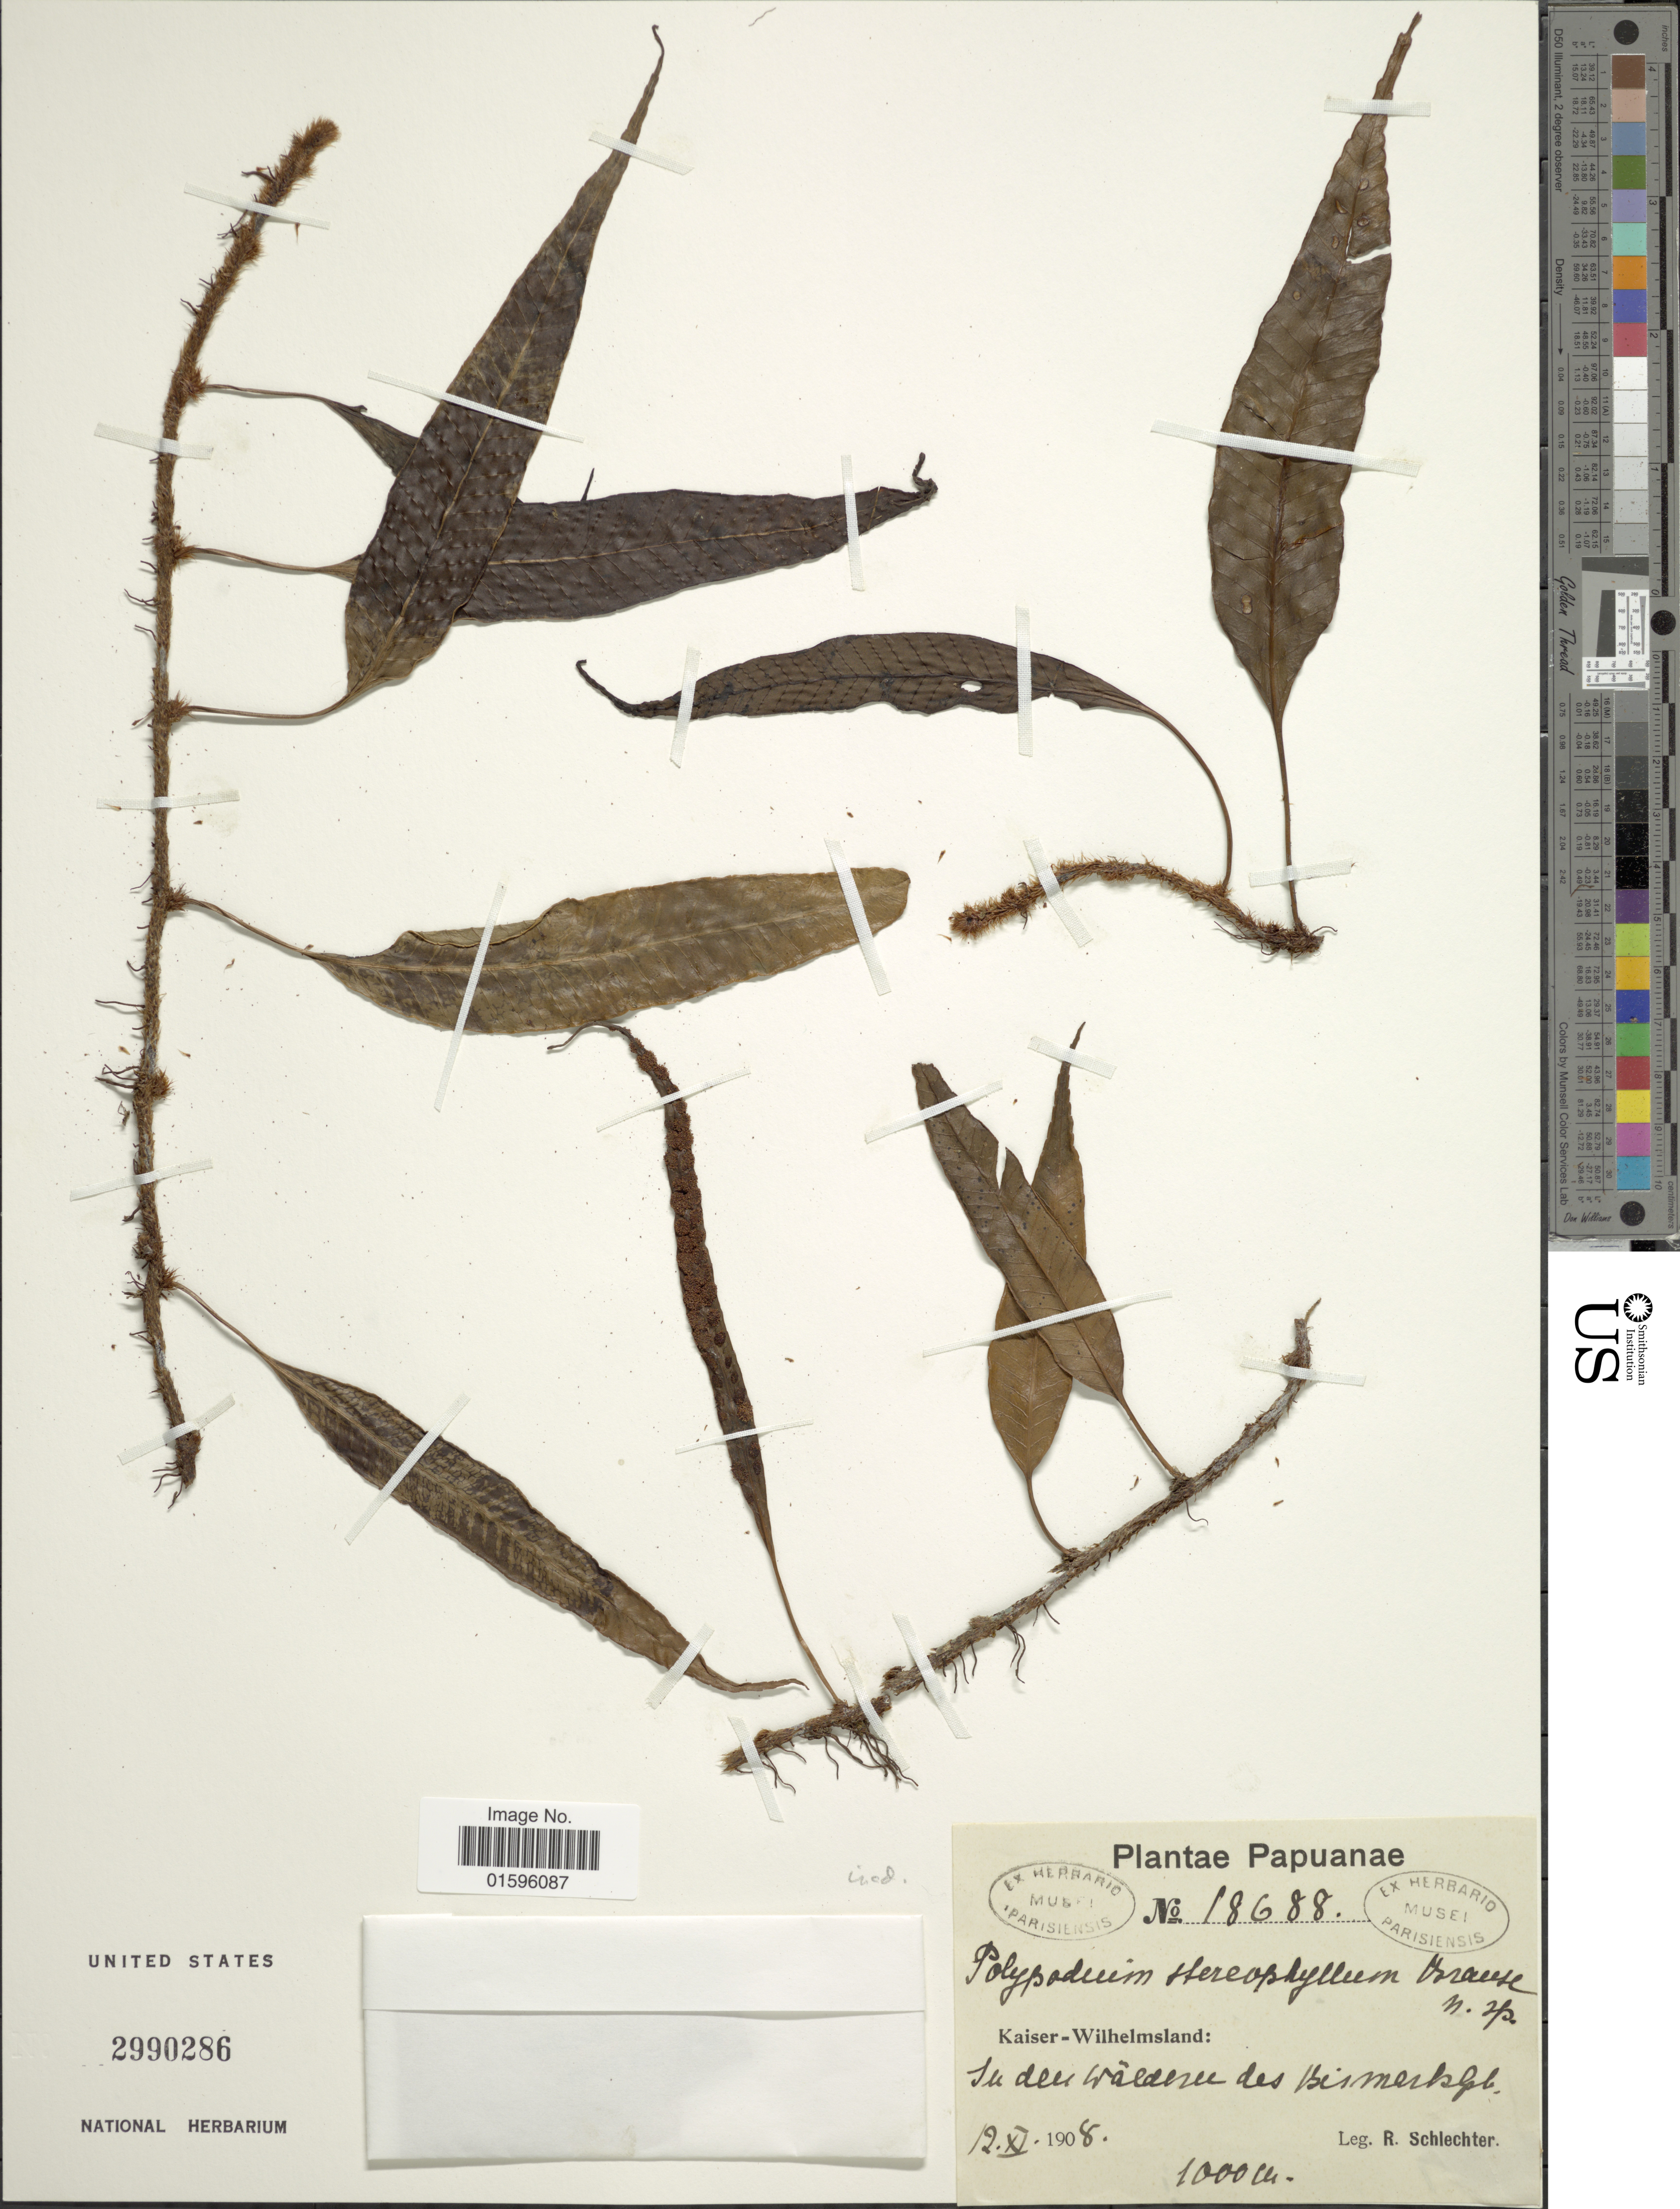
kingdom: Plantae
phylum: Tracheophyta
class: Polypodiopsida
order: Polypodiales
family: Polypodiaceae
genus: Polypodium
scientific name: Polypodium sp.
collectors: F. R. R. Schlechter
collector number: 18688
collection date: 1908-11-12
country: Papua New Guinea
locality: Papuanae, Kaiser-Wilhelmsland, in den Wäldern des Bismarck geb.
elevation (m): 1000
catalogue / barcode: US 2990286